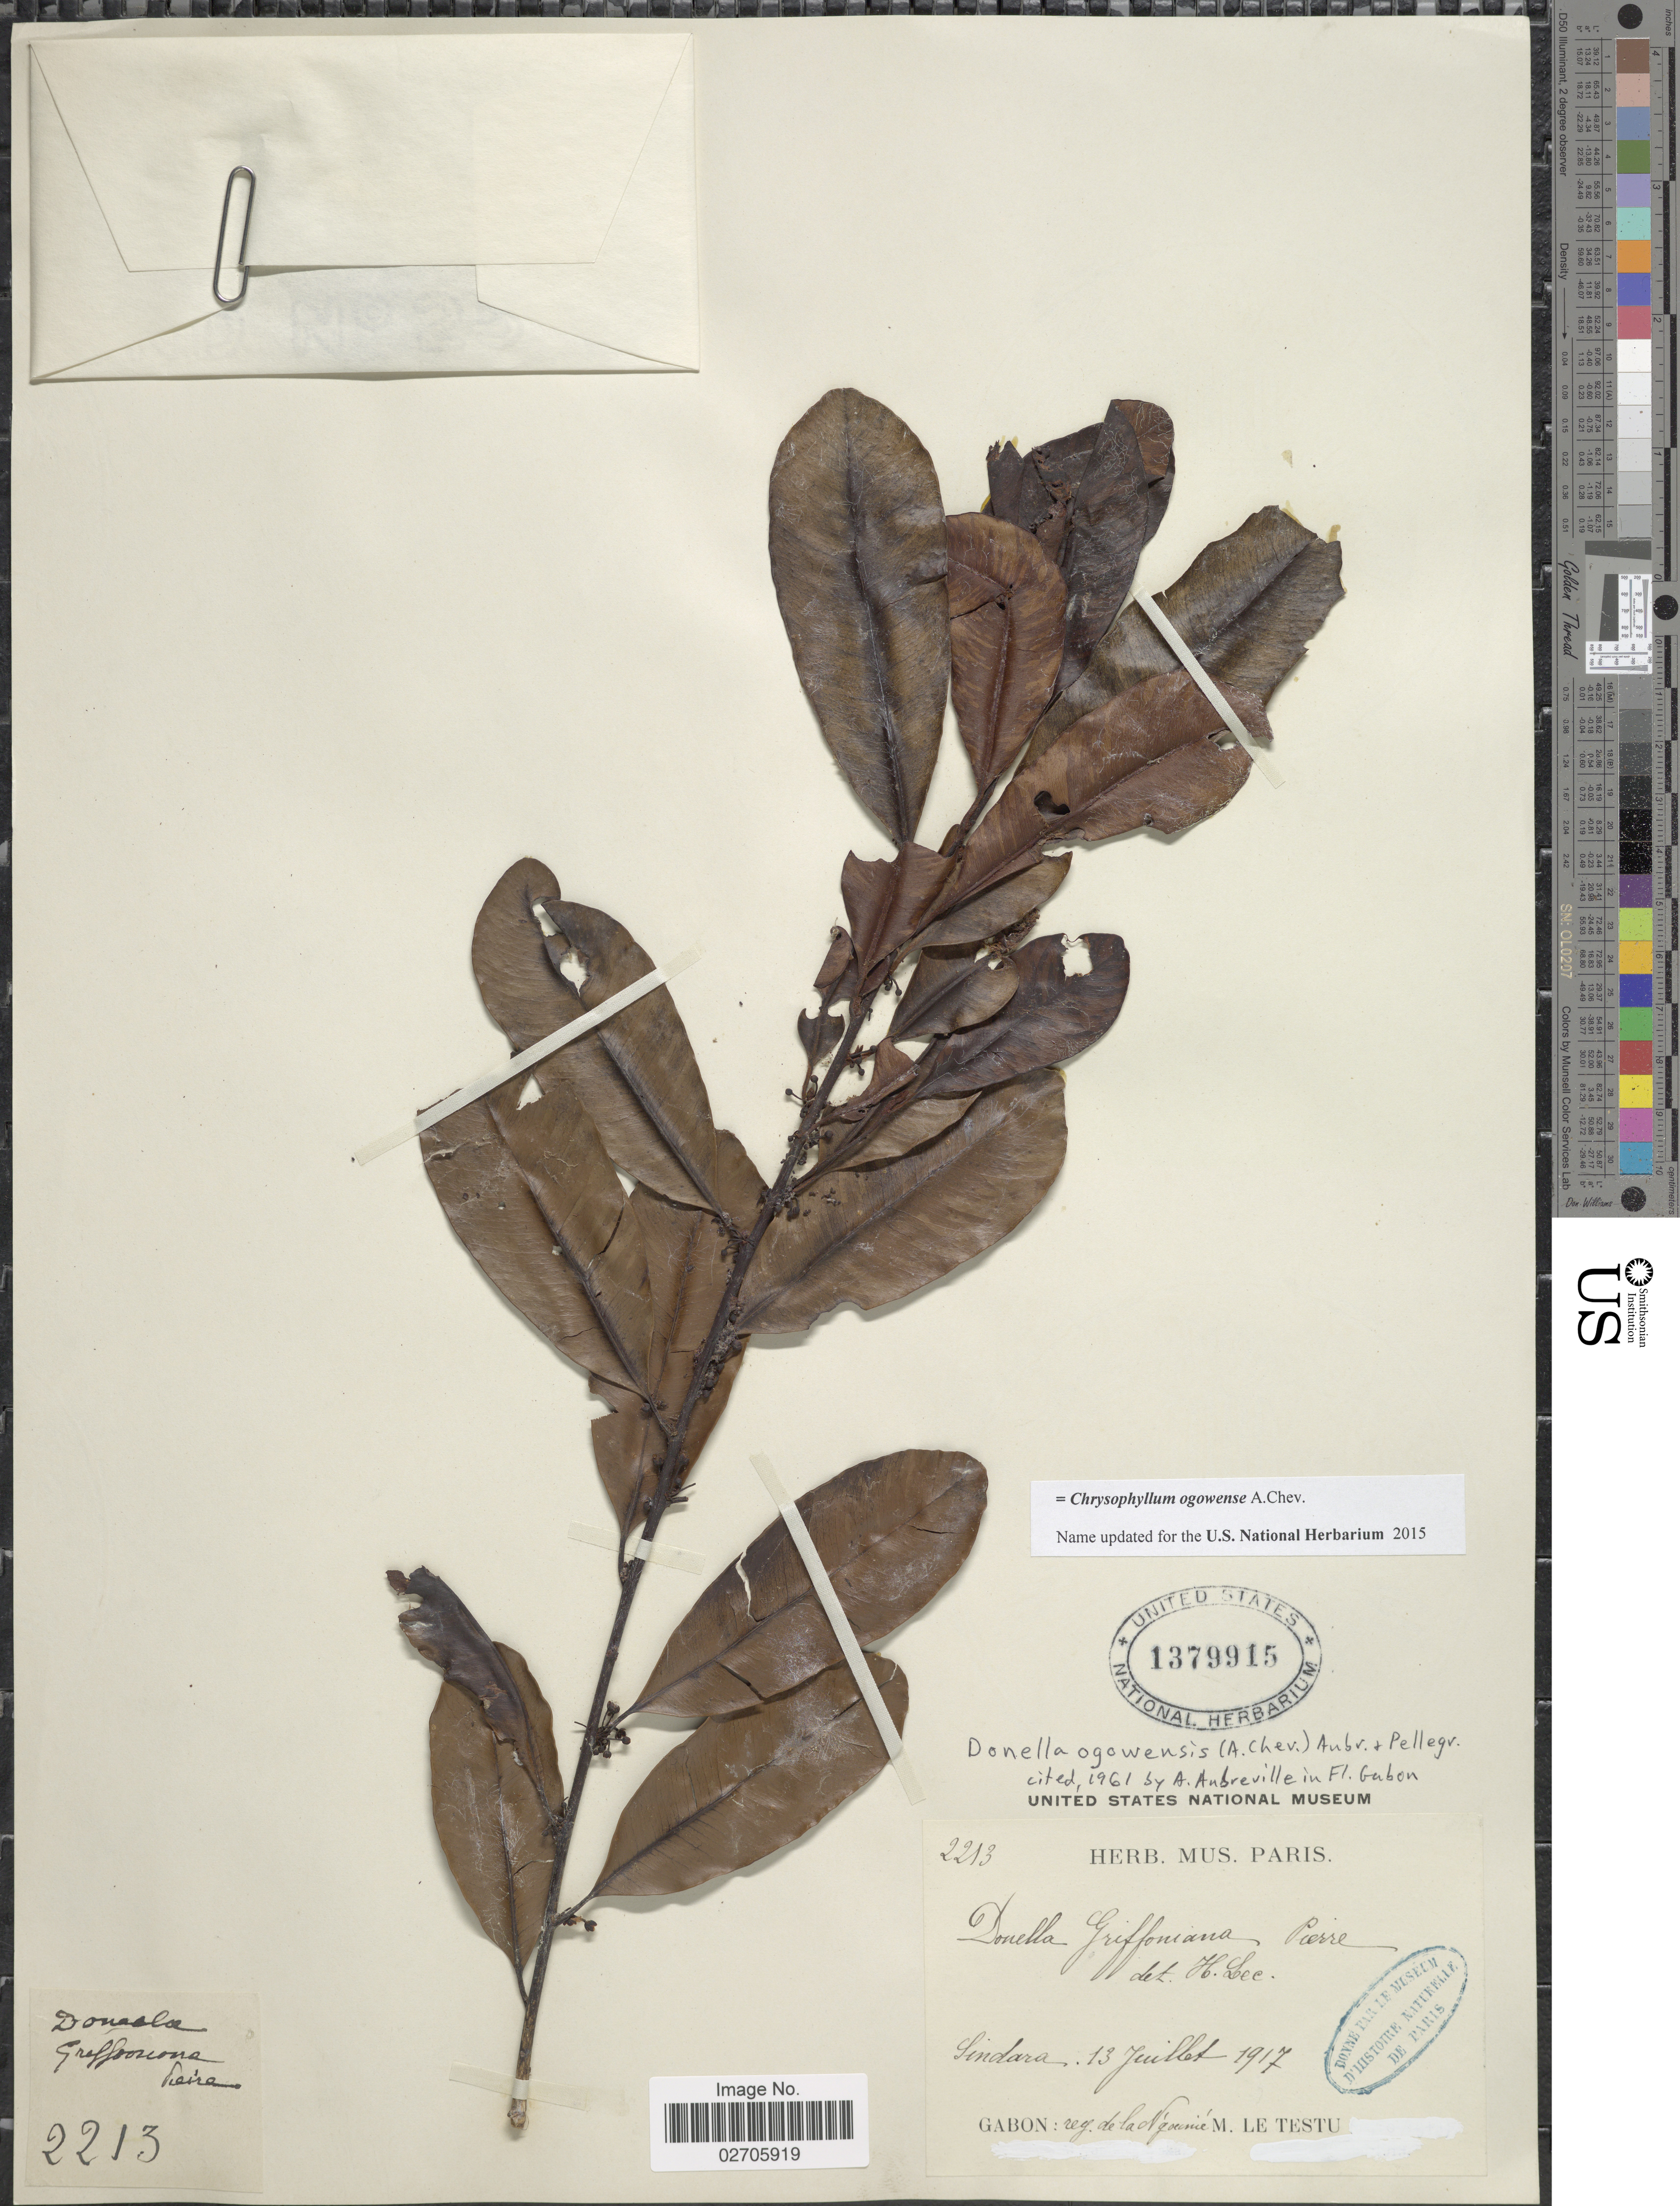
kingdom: Plantae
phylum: Tracheophyta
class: Magnoliopsida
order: Ericales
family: Sapotaceae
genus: Chrysophyllum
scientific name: Chrysophyllum ogowense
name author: A. Chev.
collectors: M. Le Testu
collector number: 2213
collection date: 1917-07-13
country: Gabon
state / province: Ngounie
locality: Sindara, reg de la N'gounié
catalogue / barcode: US 1379915